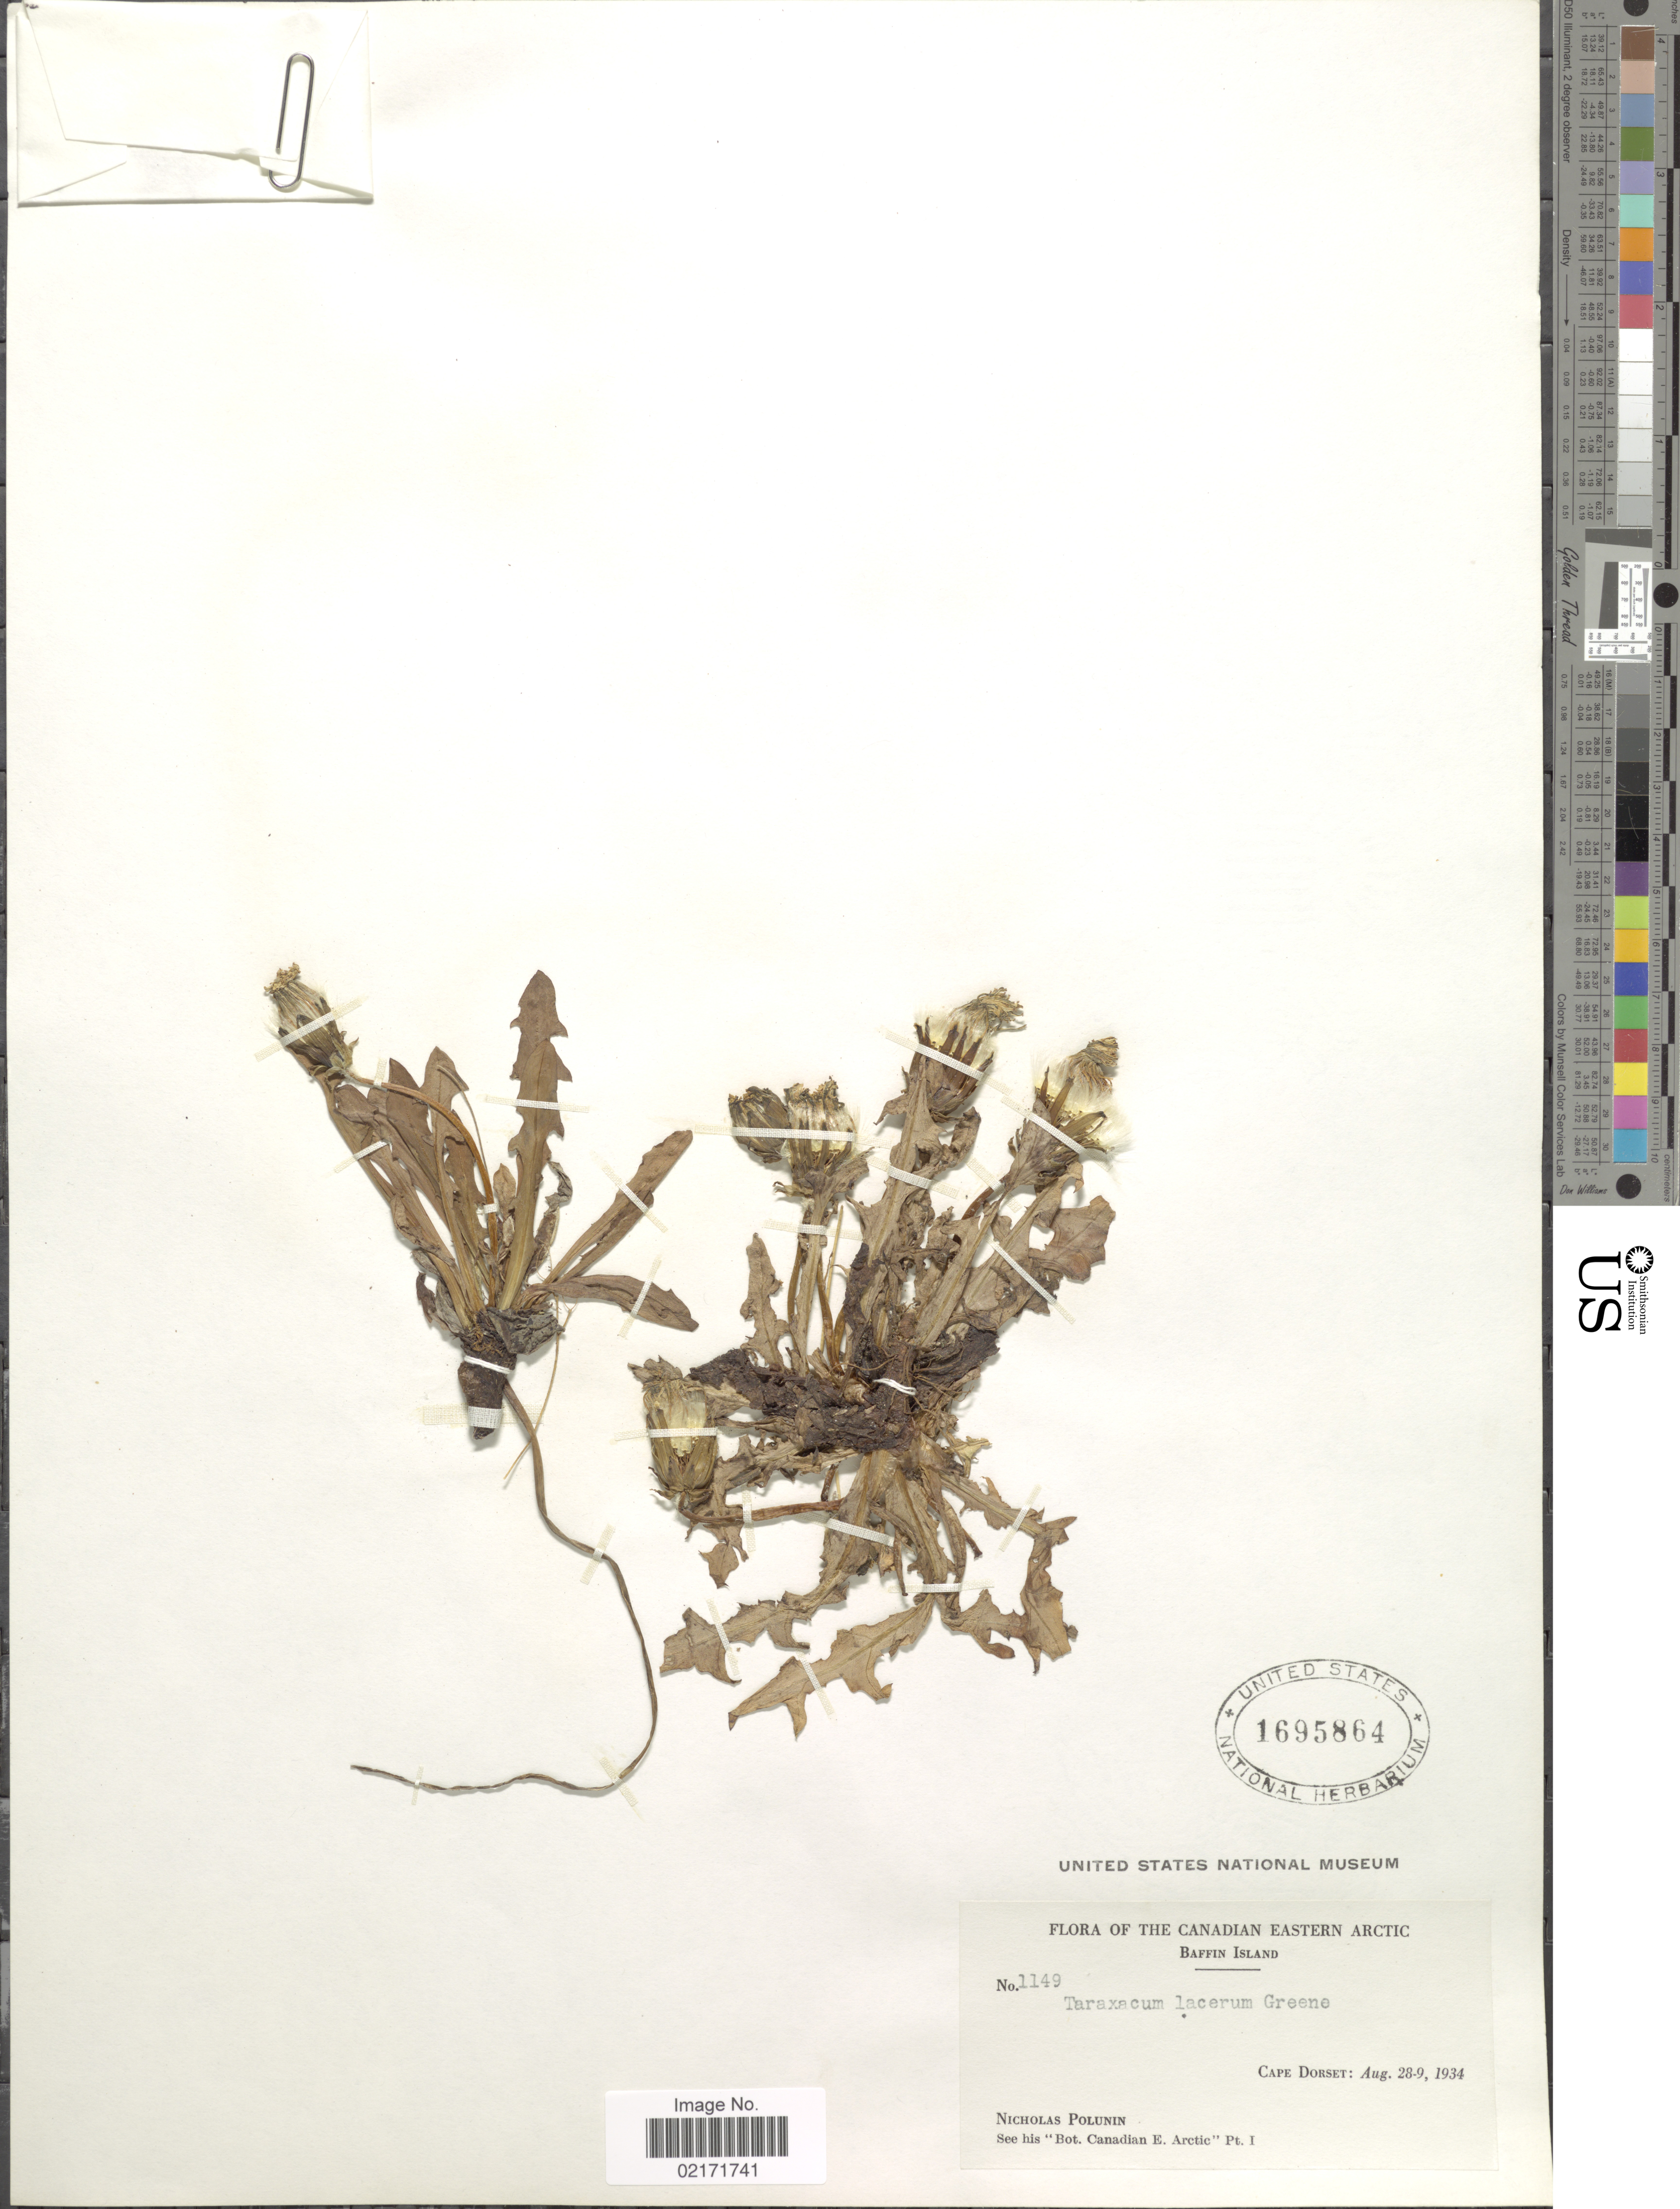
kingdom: Plantae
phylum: Tracheophyta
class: Magnoliopsida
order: Asterales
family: Asteraceae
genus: Taraxacum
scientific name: Taraxacum ceratophorum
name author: (Ledeb.) DC.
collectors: N. V. Polunin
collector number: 1149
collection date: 1934-08-28/1934-08-29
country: Canada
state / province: Nunavut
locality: Canadian Eastern Arctic. Baffin Island. Cape Dorset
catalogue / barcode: US 1695864